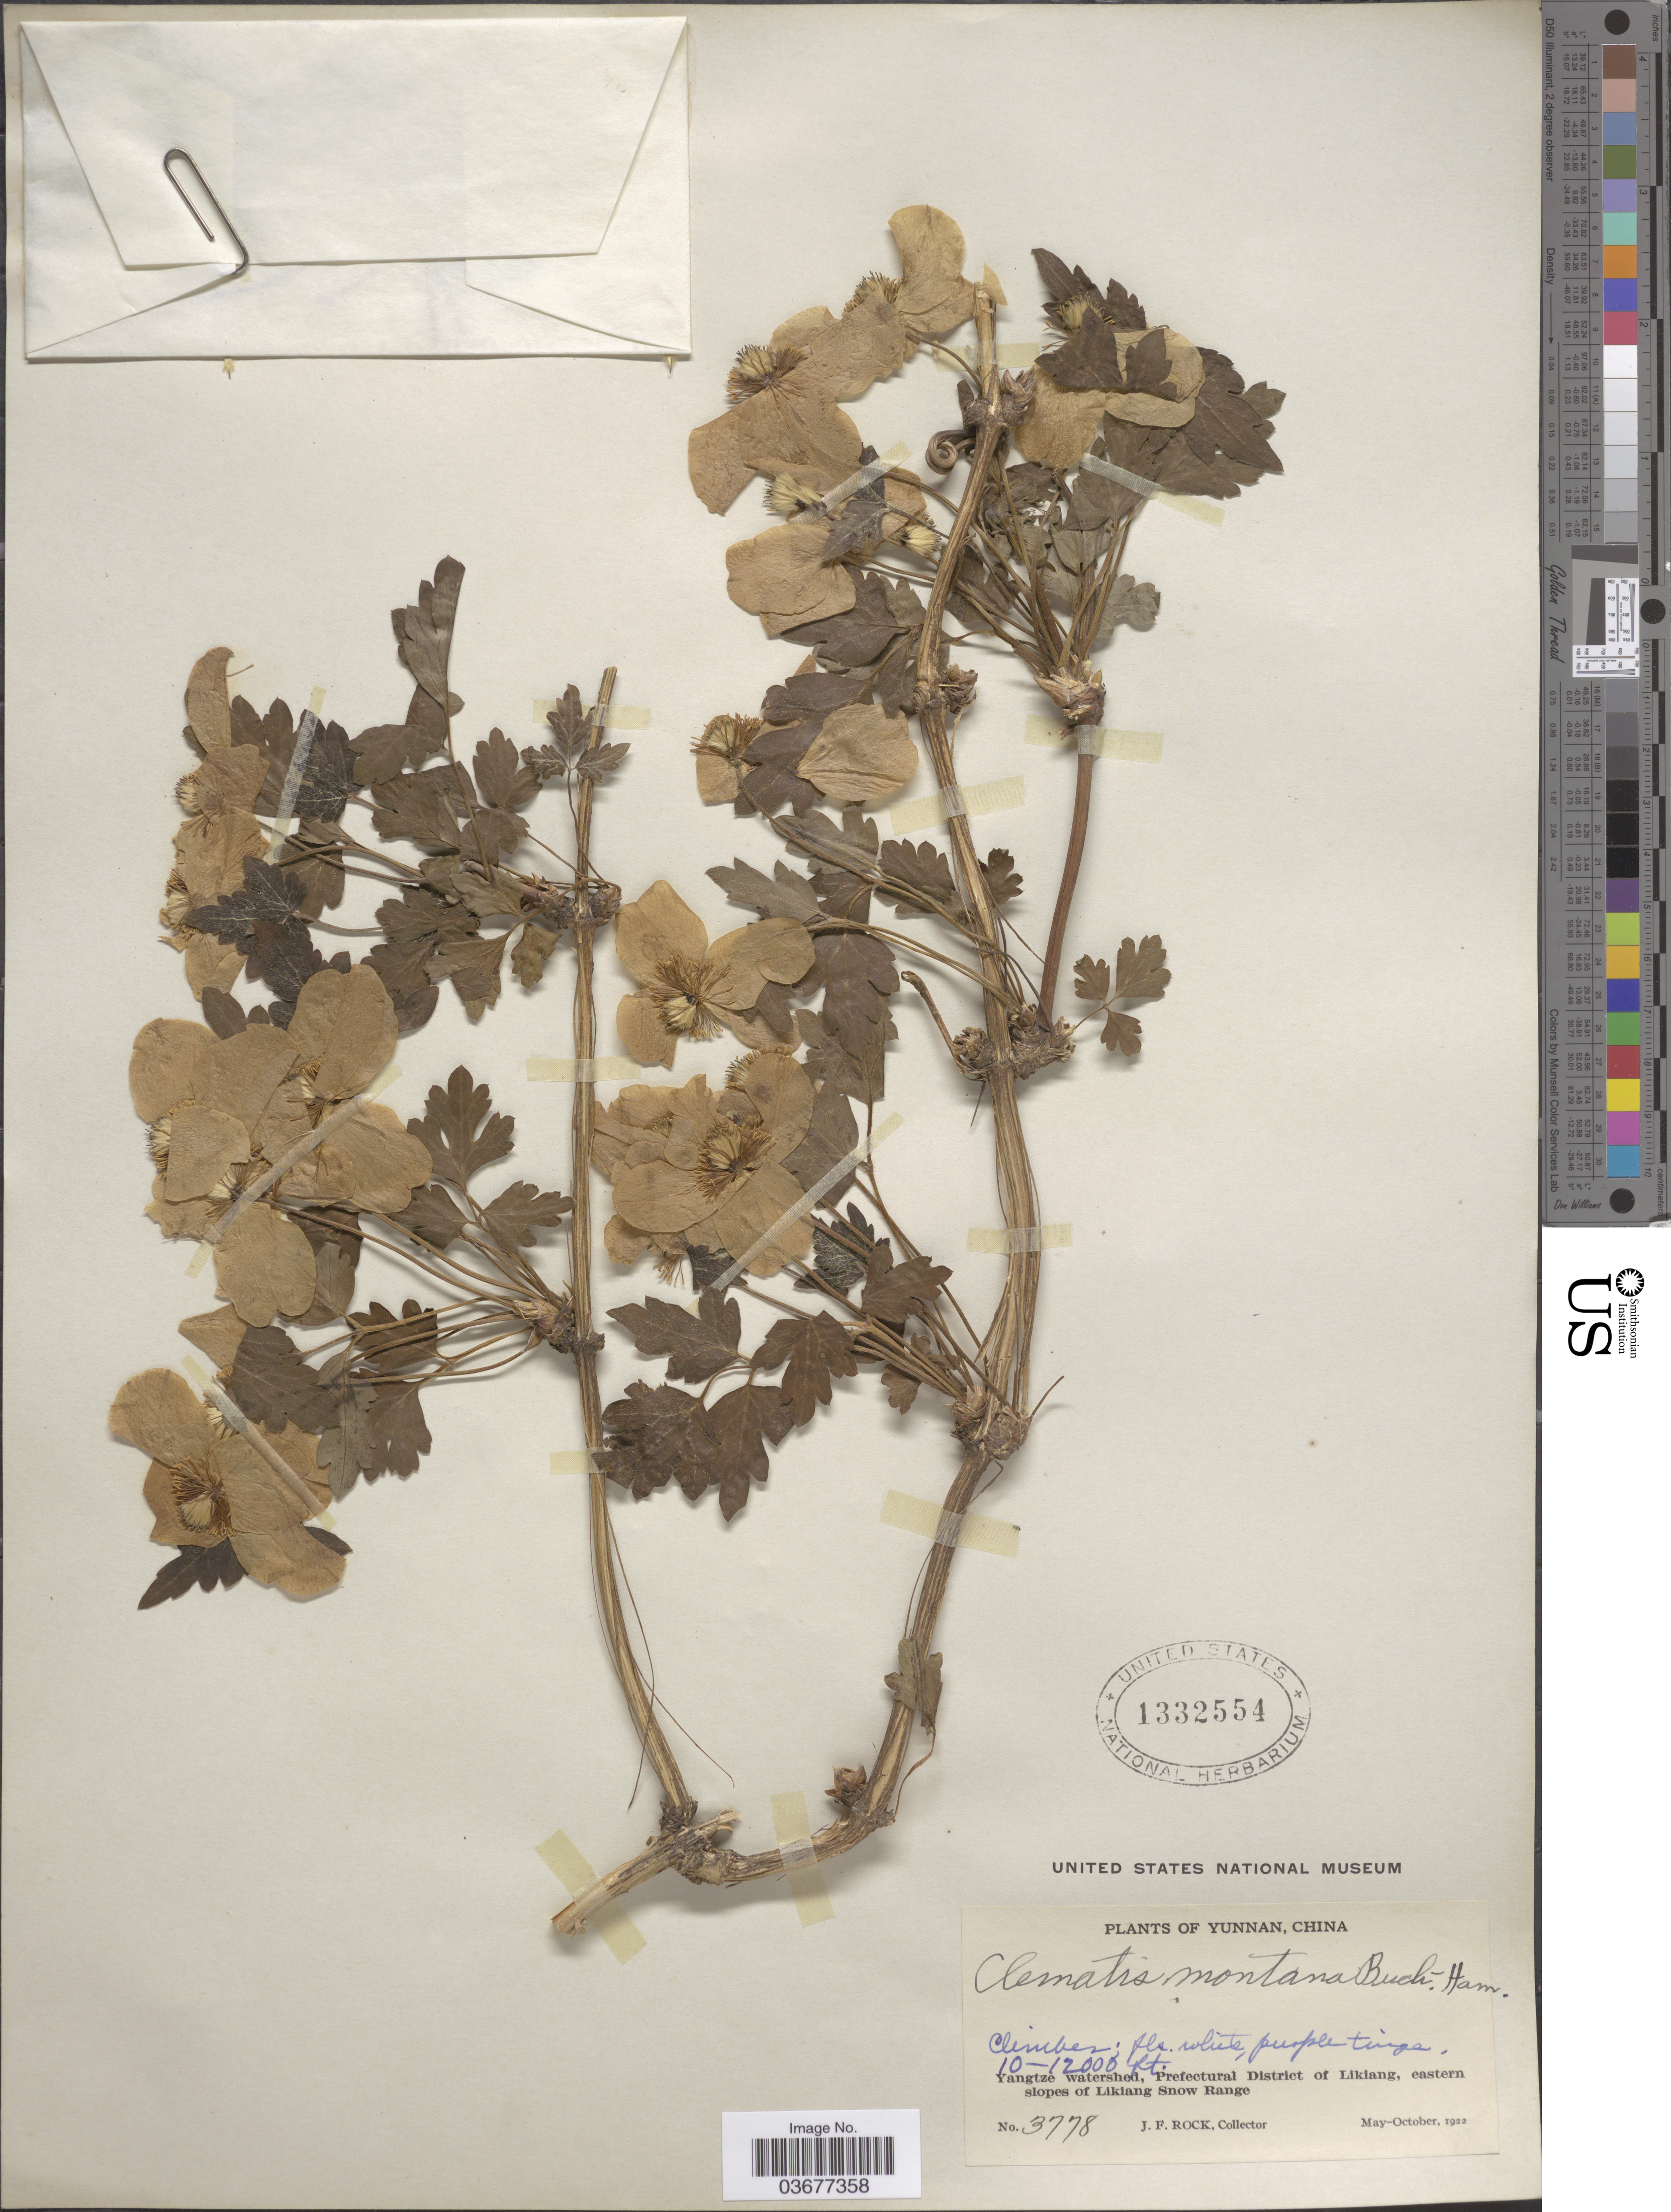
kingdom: Plantae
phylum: Tracheophyta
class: Magnoliopsida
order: Ranunculales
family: Ranunculaceae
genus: Clematis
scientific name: Clematis montana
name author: Buch.-Ham. ex DC.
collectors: J. Rock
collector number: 3778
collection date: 1922-05/1922-10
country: China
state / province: Yunnan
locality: Yangtze watershed, Prefectural District of Likiang, eastern slopes of Likiang Snow Range.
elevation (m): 3048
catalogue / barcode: US 1332554